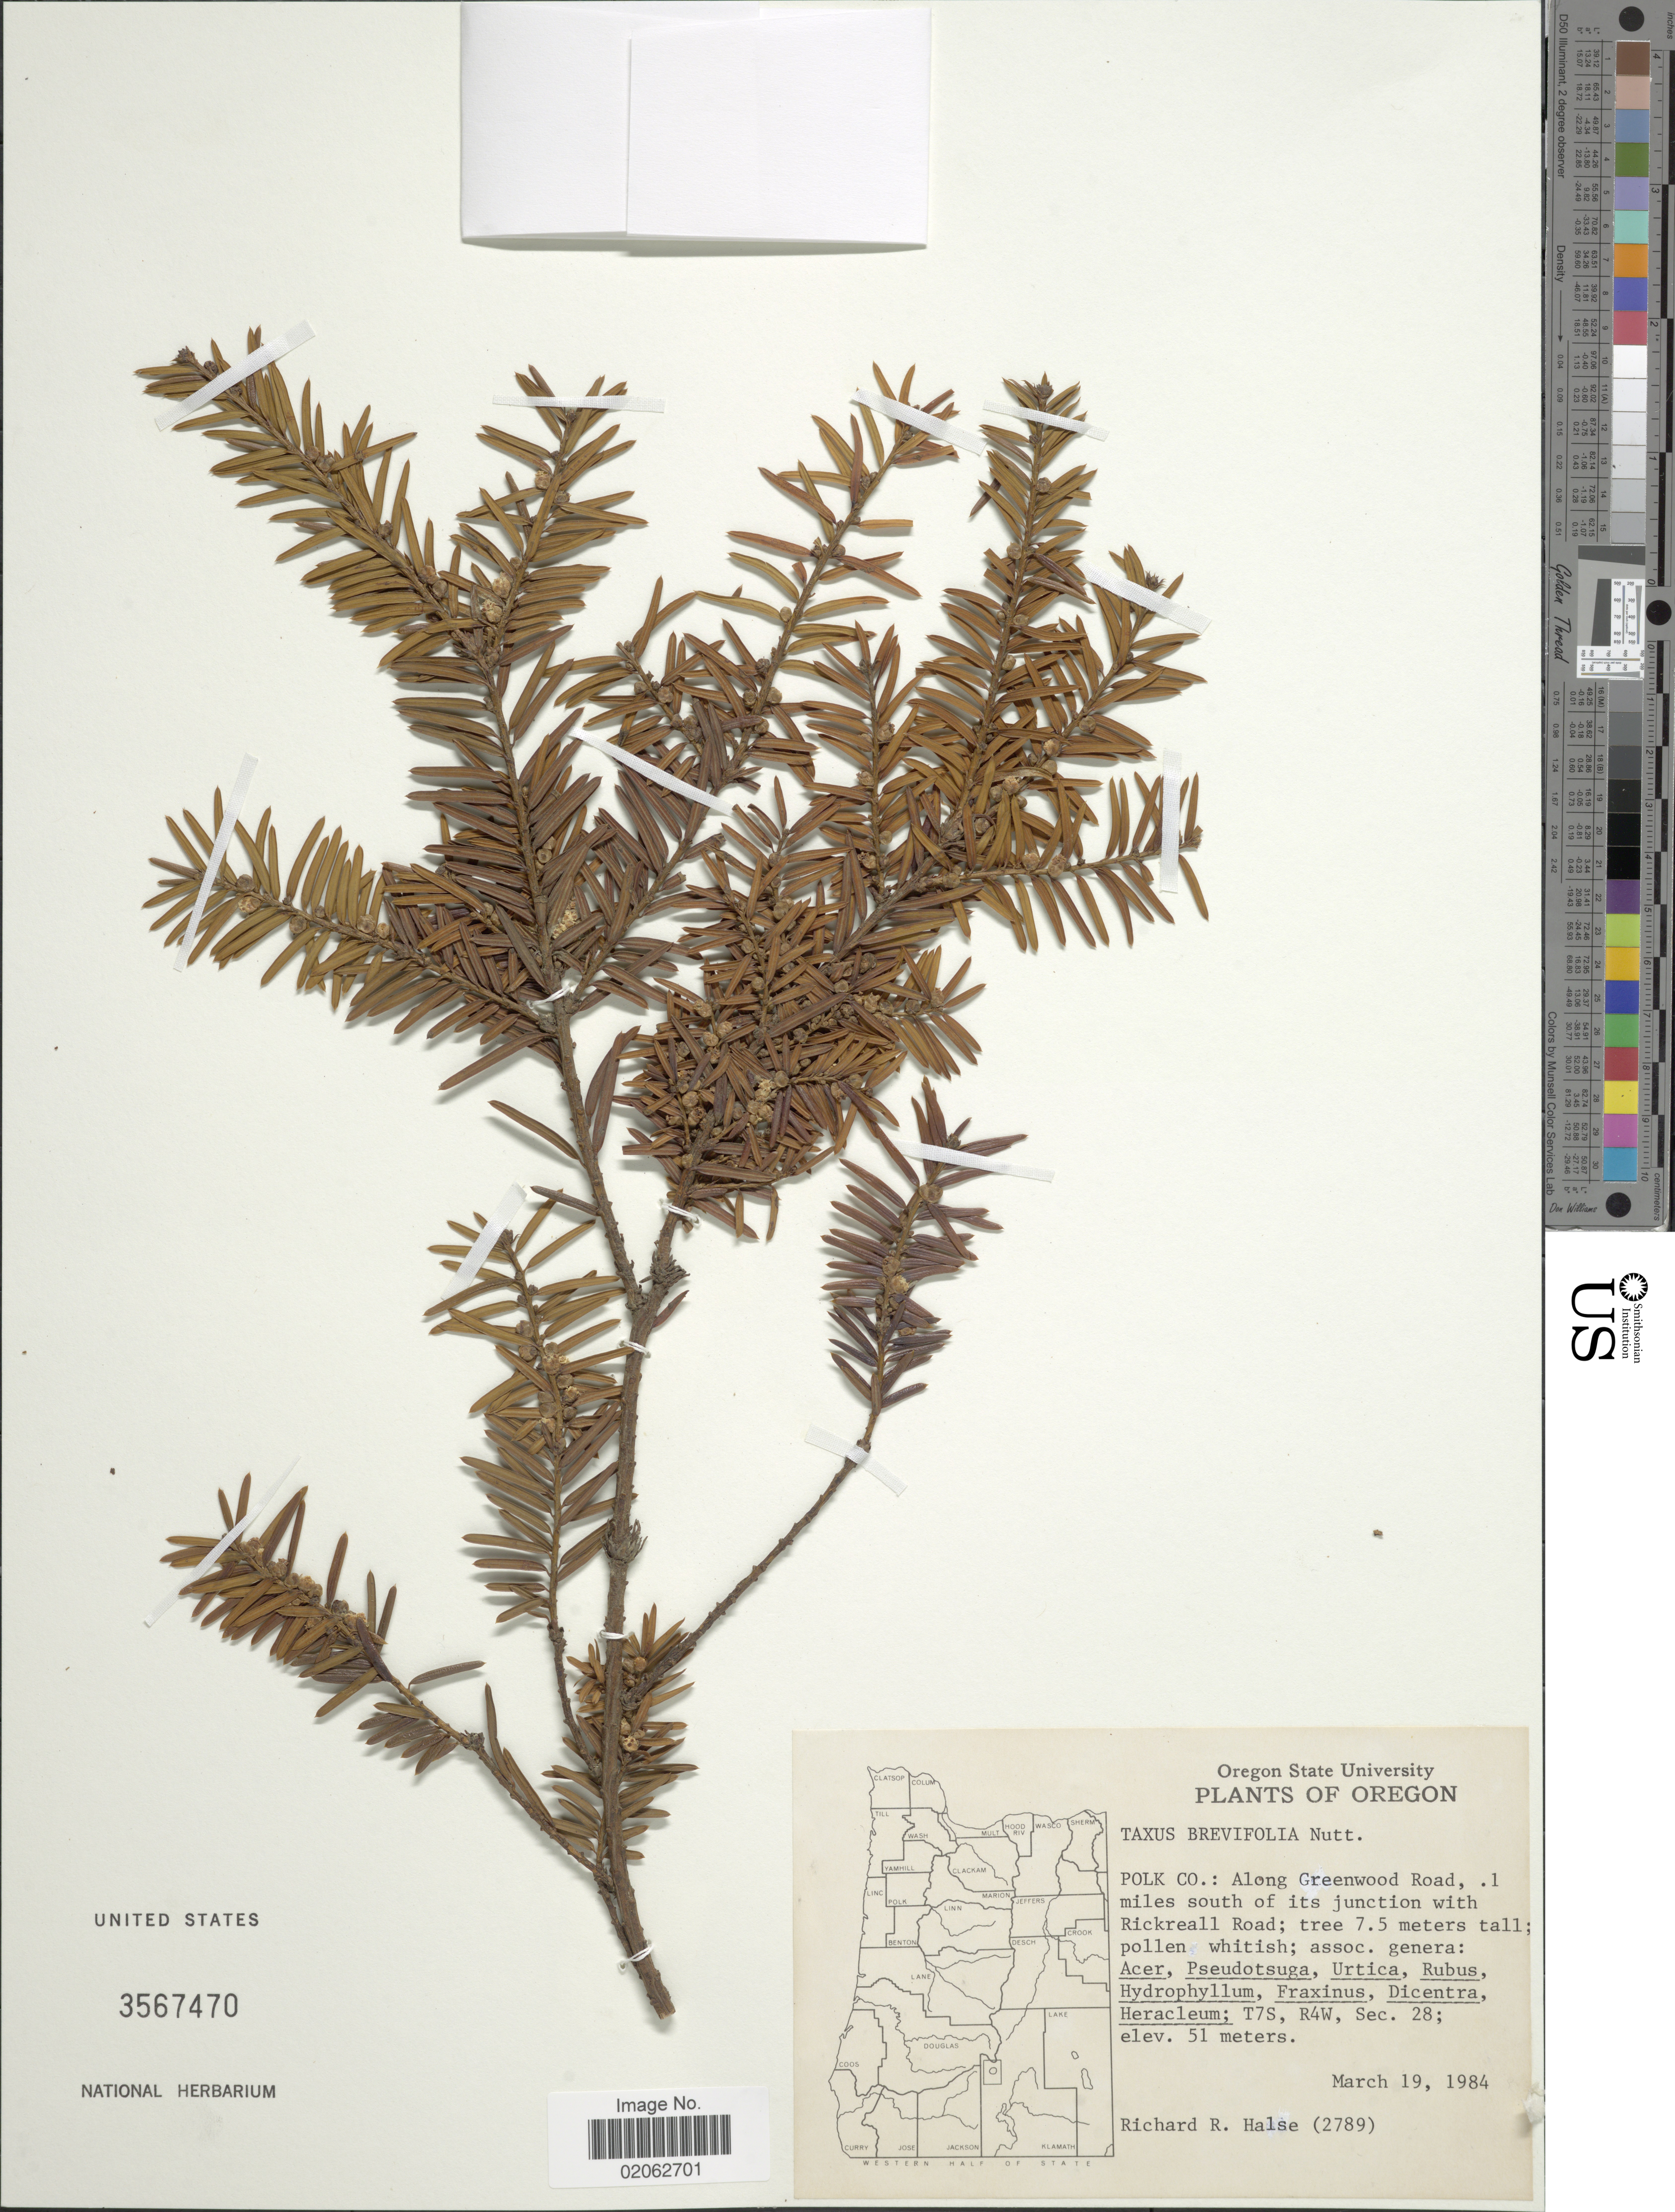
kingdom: Plantae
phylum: Tracheophyta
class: Pinopsida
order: Pinales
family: Taxaceae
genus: Taxus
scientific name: Taxus brevifolia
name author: Nutt.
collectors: R. Halse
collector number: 2789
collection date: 1984-03-19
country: United States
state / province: Oregon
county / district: Polk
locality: Polk Co.: Along Greenwood Road, 1 miles south of its junction with Rickreall Road, T7S, R4W, Sec. 28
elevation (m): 51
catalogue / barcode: US 3567470